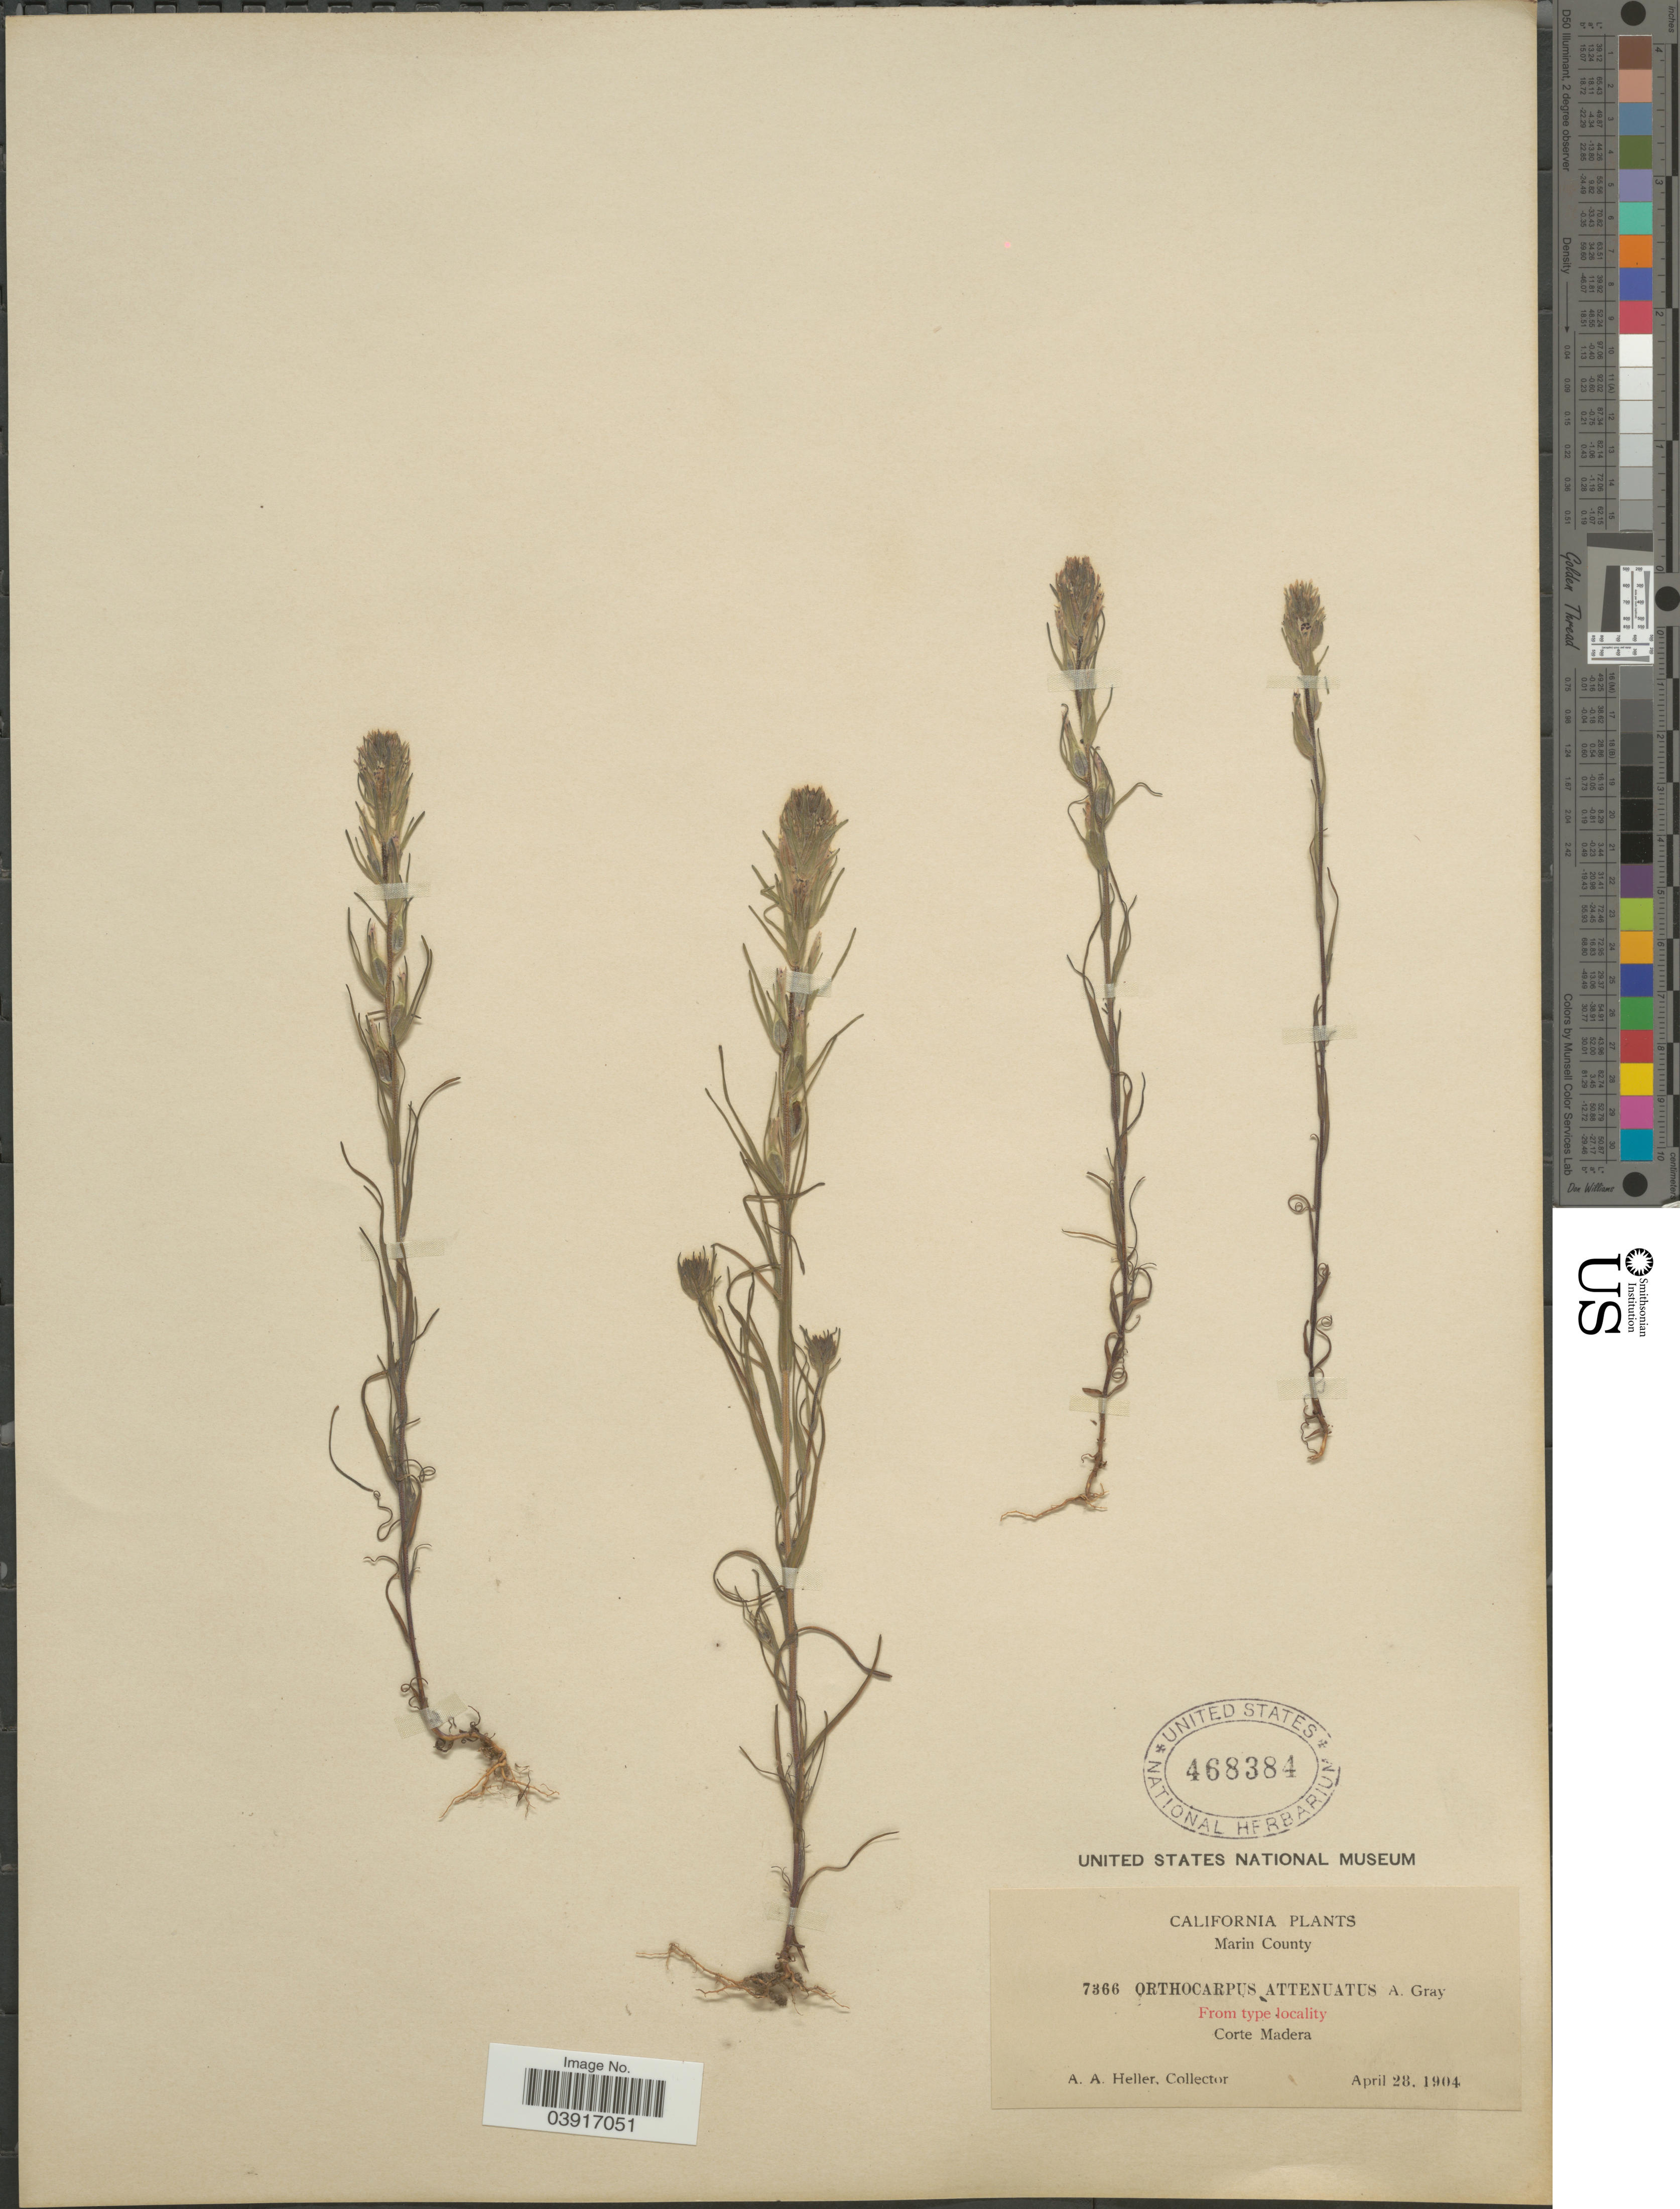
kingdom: Plantae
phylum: Tracheophyta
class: Magnoliopsida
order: Lamiales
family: Orobanchaceae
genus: Orthocarpus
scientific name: Orthocarpus attenuatus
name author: A. Gray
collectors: A. A. Heller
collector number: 7366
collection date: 1904-04-28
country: United States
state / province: California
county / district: Marin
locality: Marin County. Corte Madera.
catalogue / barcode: US 468384